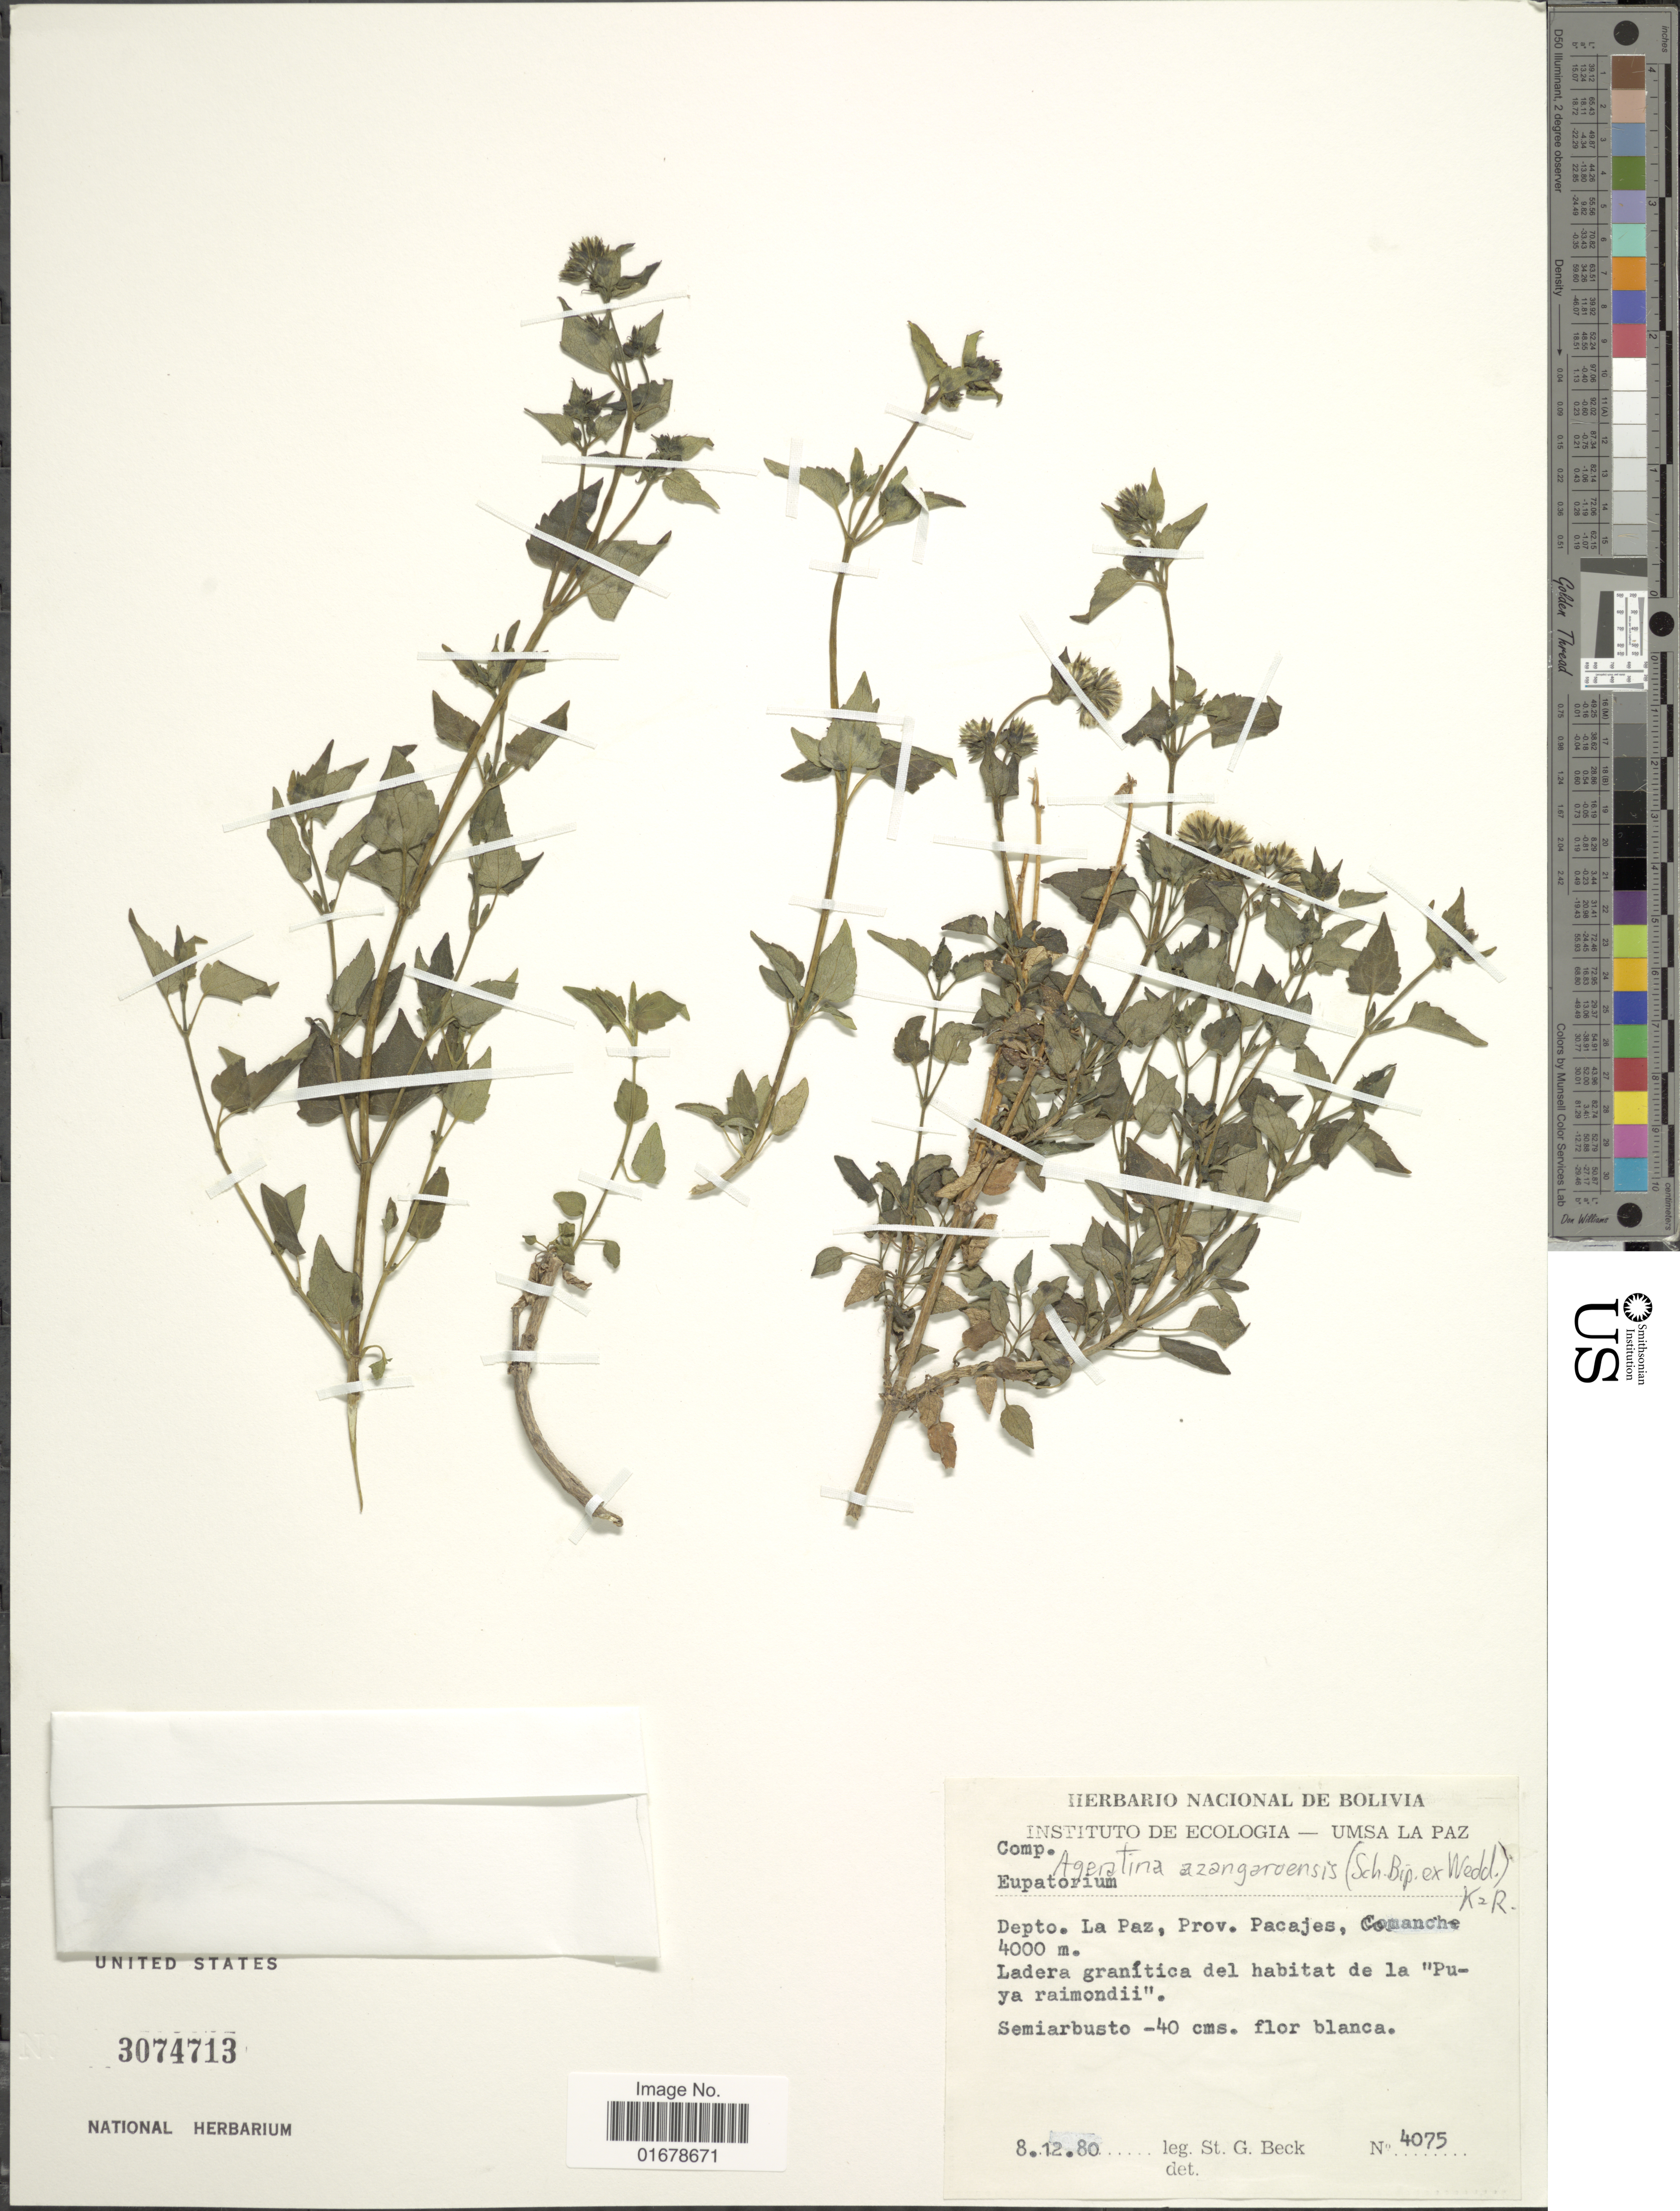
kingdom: Plantae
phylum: Tracheophyta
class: Magnoliopsida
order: Asterales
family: Asteraceae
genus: Ageratina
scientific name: Ageratina azangaroensis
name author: (Sch. Bip. ex Wedd.) R.M. King & H. Rob.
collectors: S. G. Beck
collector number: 4075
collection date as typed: Transcribed d/m/y: 8/12/80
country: Bolivia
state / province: La Paz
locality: Depto. La Paz, prov. Pacajes, Comanche, Ladrea granitica del habitat de la "Puya raimondii"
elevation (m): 4000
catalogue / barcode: US 3074713